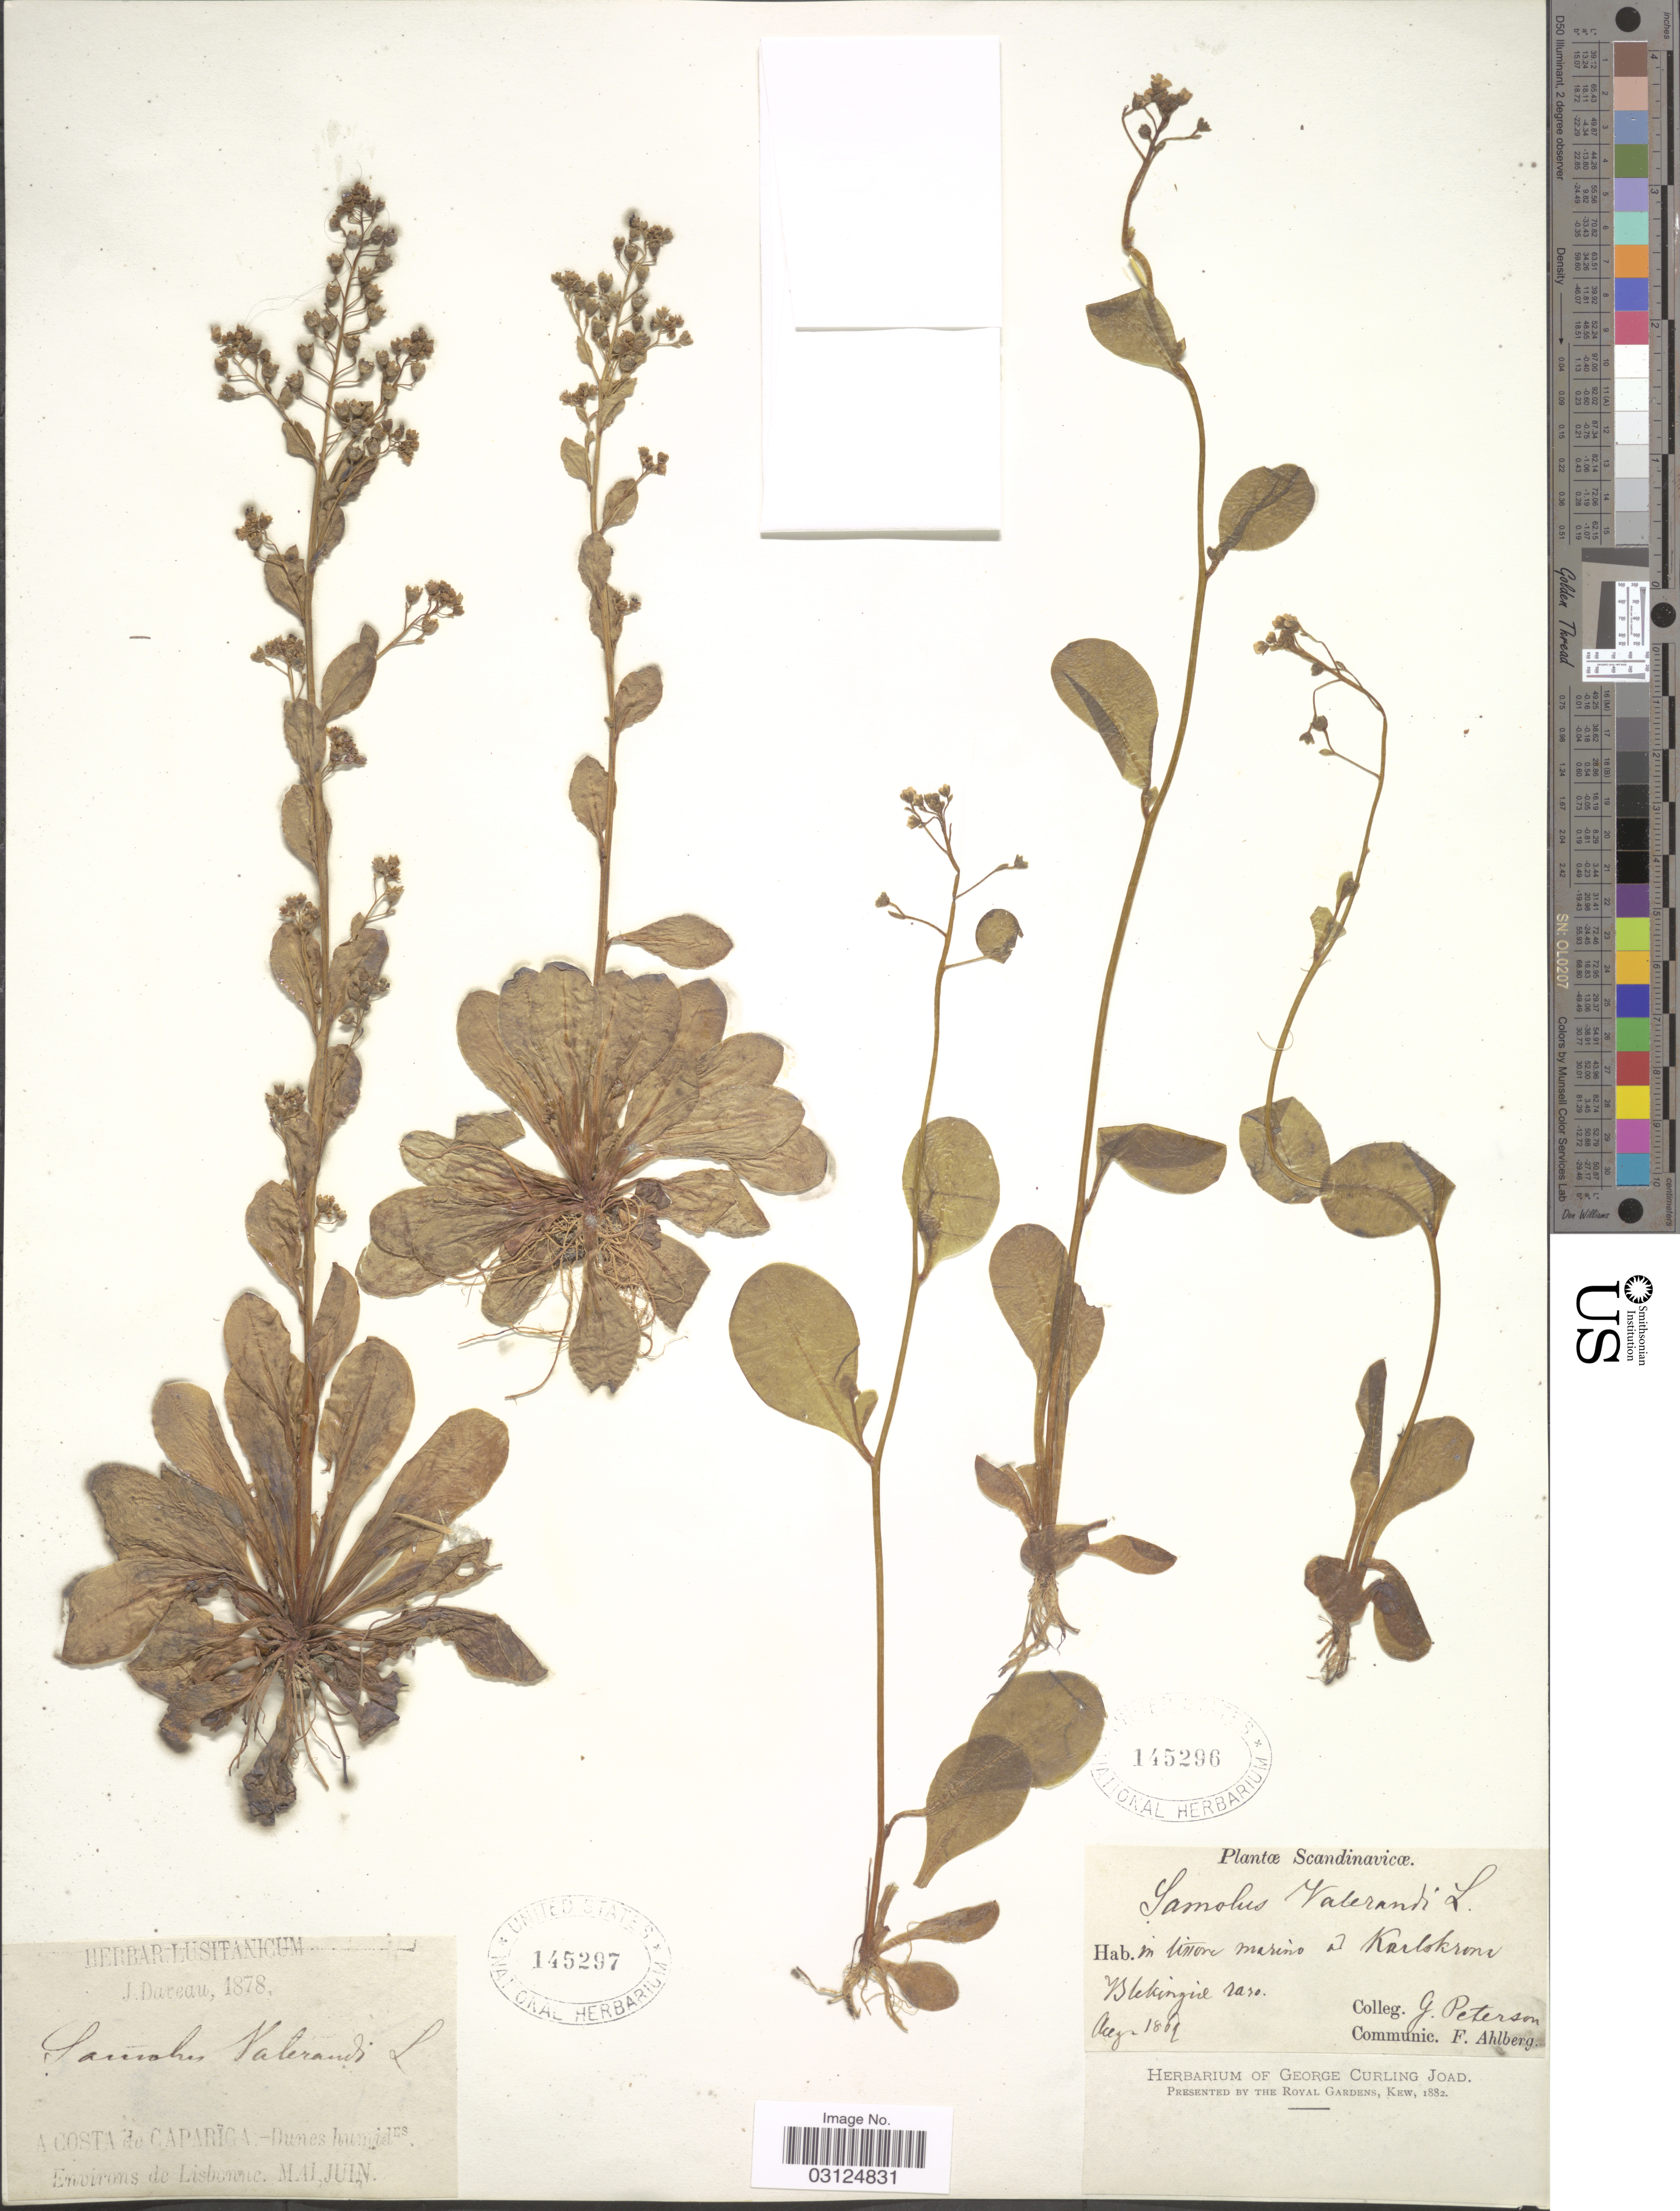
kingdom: Plantae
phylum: Tracheophyta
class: Magnoliopsida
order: Ericales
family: Primulaceae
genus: Samolus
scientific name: Samolus valerandi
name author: L.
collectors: J. Daveau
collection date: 1878-05/1878-06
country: Portugal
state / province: Lisboa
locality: A Costa de Caparïca -Dunes humides. Environs de Lisbonne.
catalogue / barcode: US 145297-2